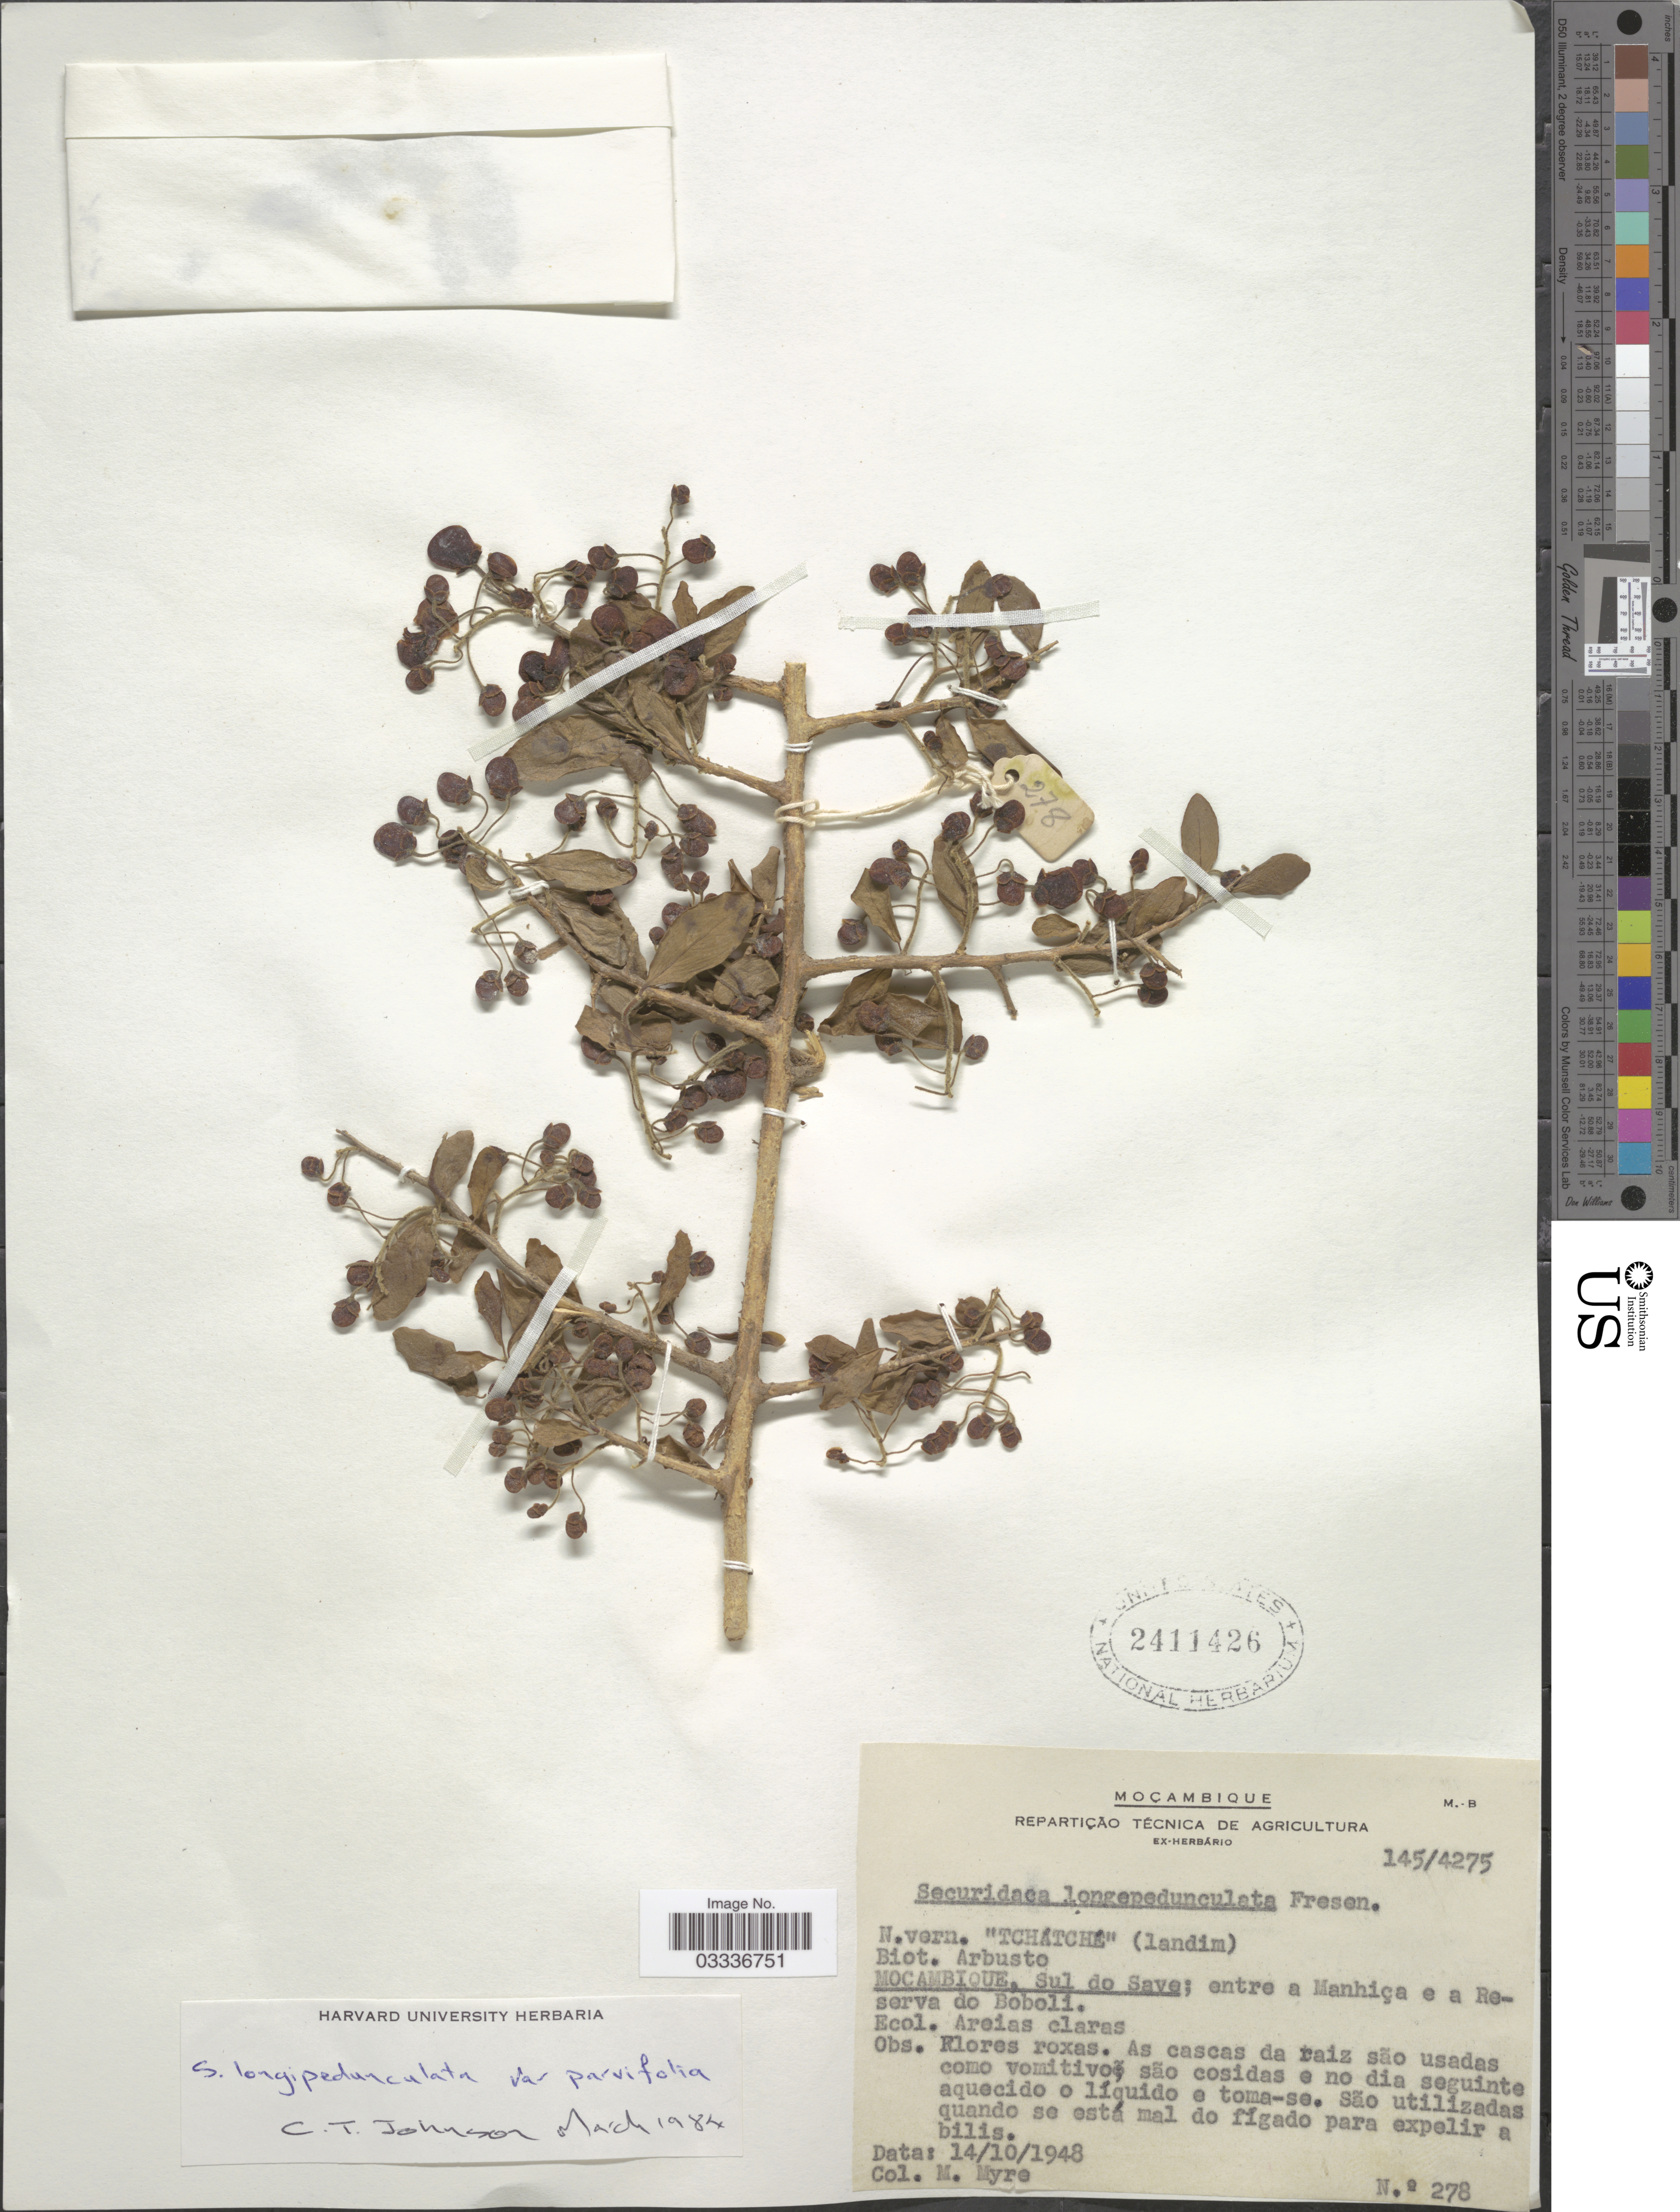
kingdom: Plantae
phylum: Tracheophyta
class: Magnoliopsida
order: Fabales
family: Polygalaceae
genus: Securidaca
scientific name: Securidaca longepedunculata var. parvifolia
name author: Oliv.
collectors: Myre, M.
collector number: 278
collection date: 1948-10-14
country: Mozambique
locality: Sul do Save; entre a Manhiça e a Reserva do Boboli.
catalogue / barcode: US 2411426